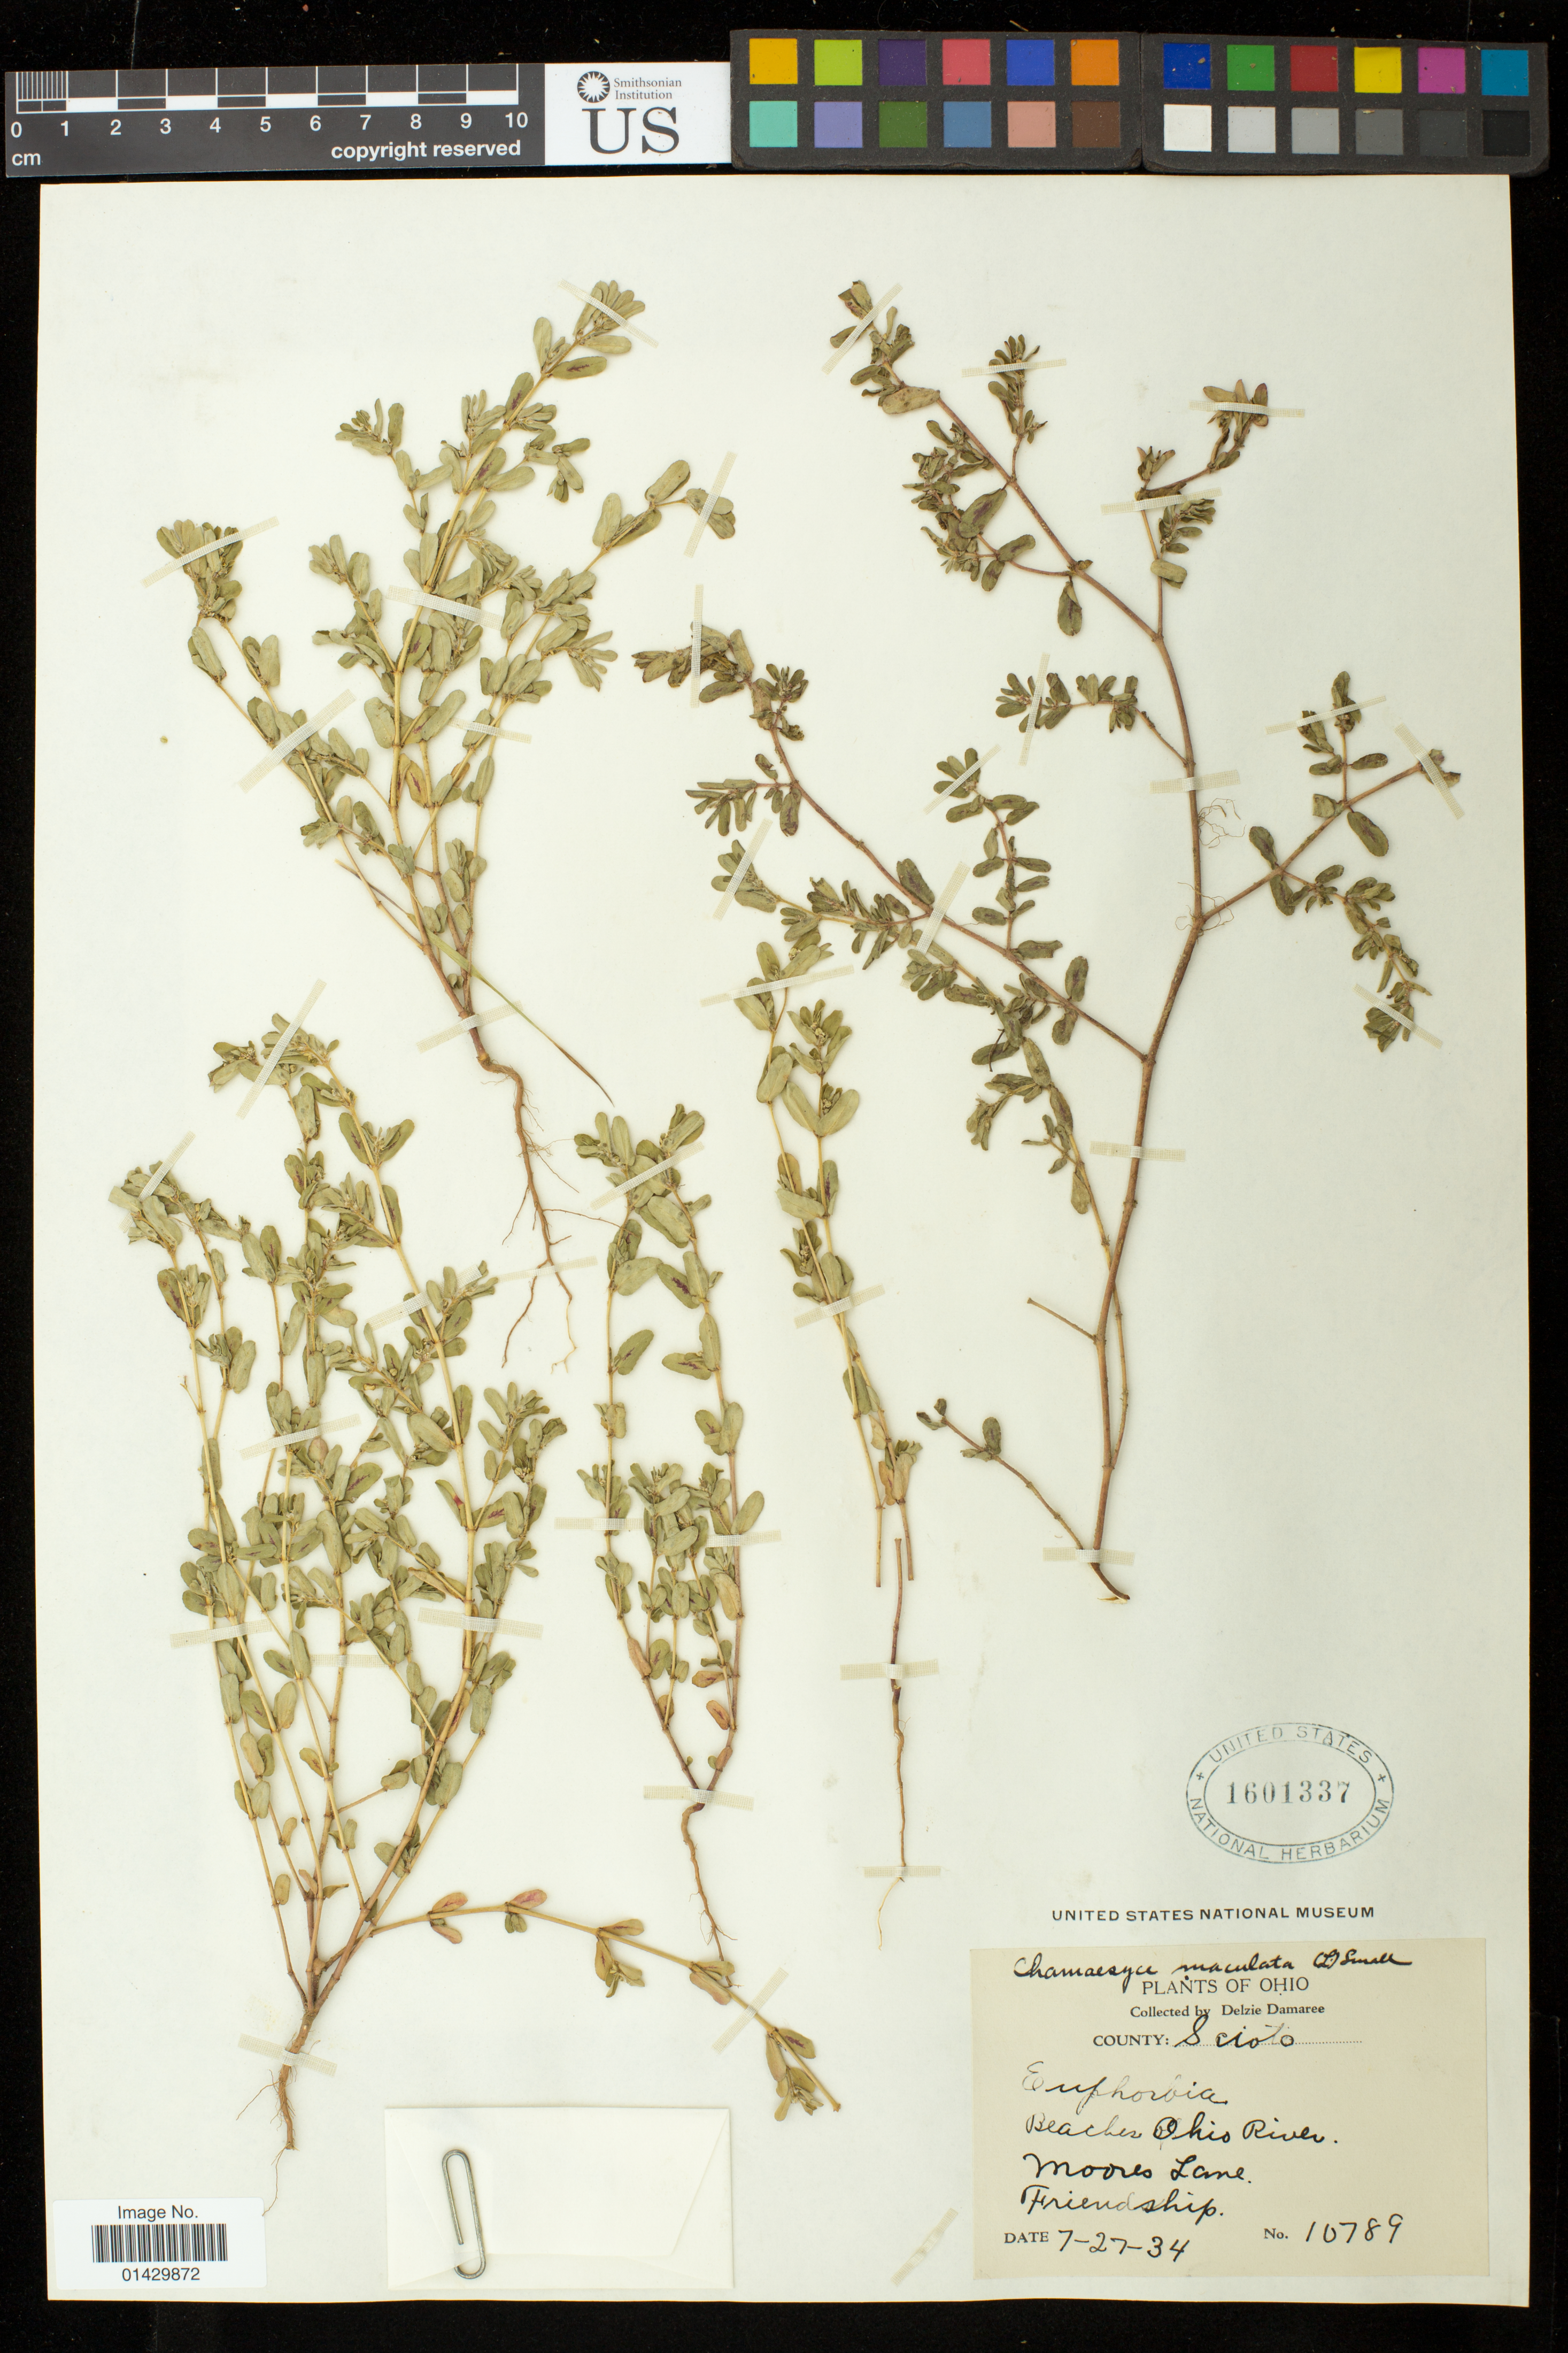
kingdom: Plantae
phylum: Tracheophyta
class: Magnoliopsida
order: Malpighiales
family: Euphorbiaceae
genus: Euphorbia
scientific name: Euphorbia maculata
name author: L.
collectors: D. Demaree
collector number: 10789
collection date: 1934-07-27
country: United States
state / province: Ohio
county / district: Scioto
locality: Beaches Ohio River.; Moores Lane.; Friendship.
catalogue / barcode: US 1601337